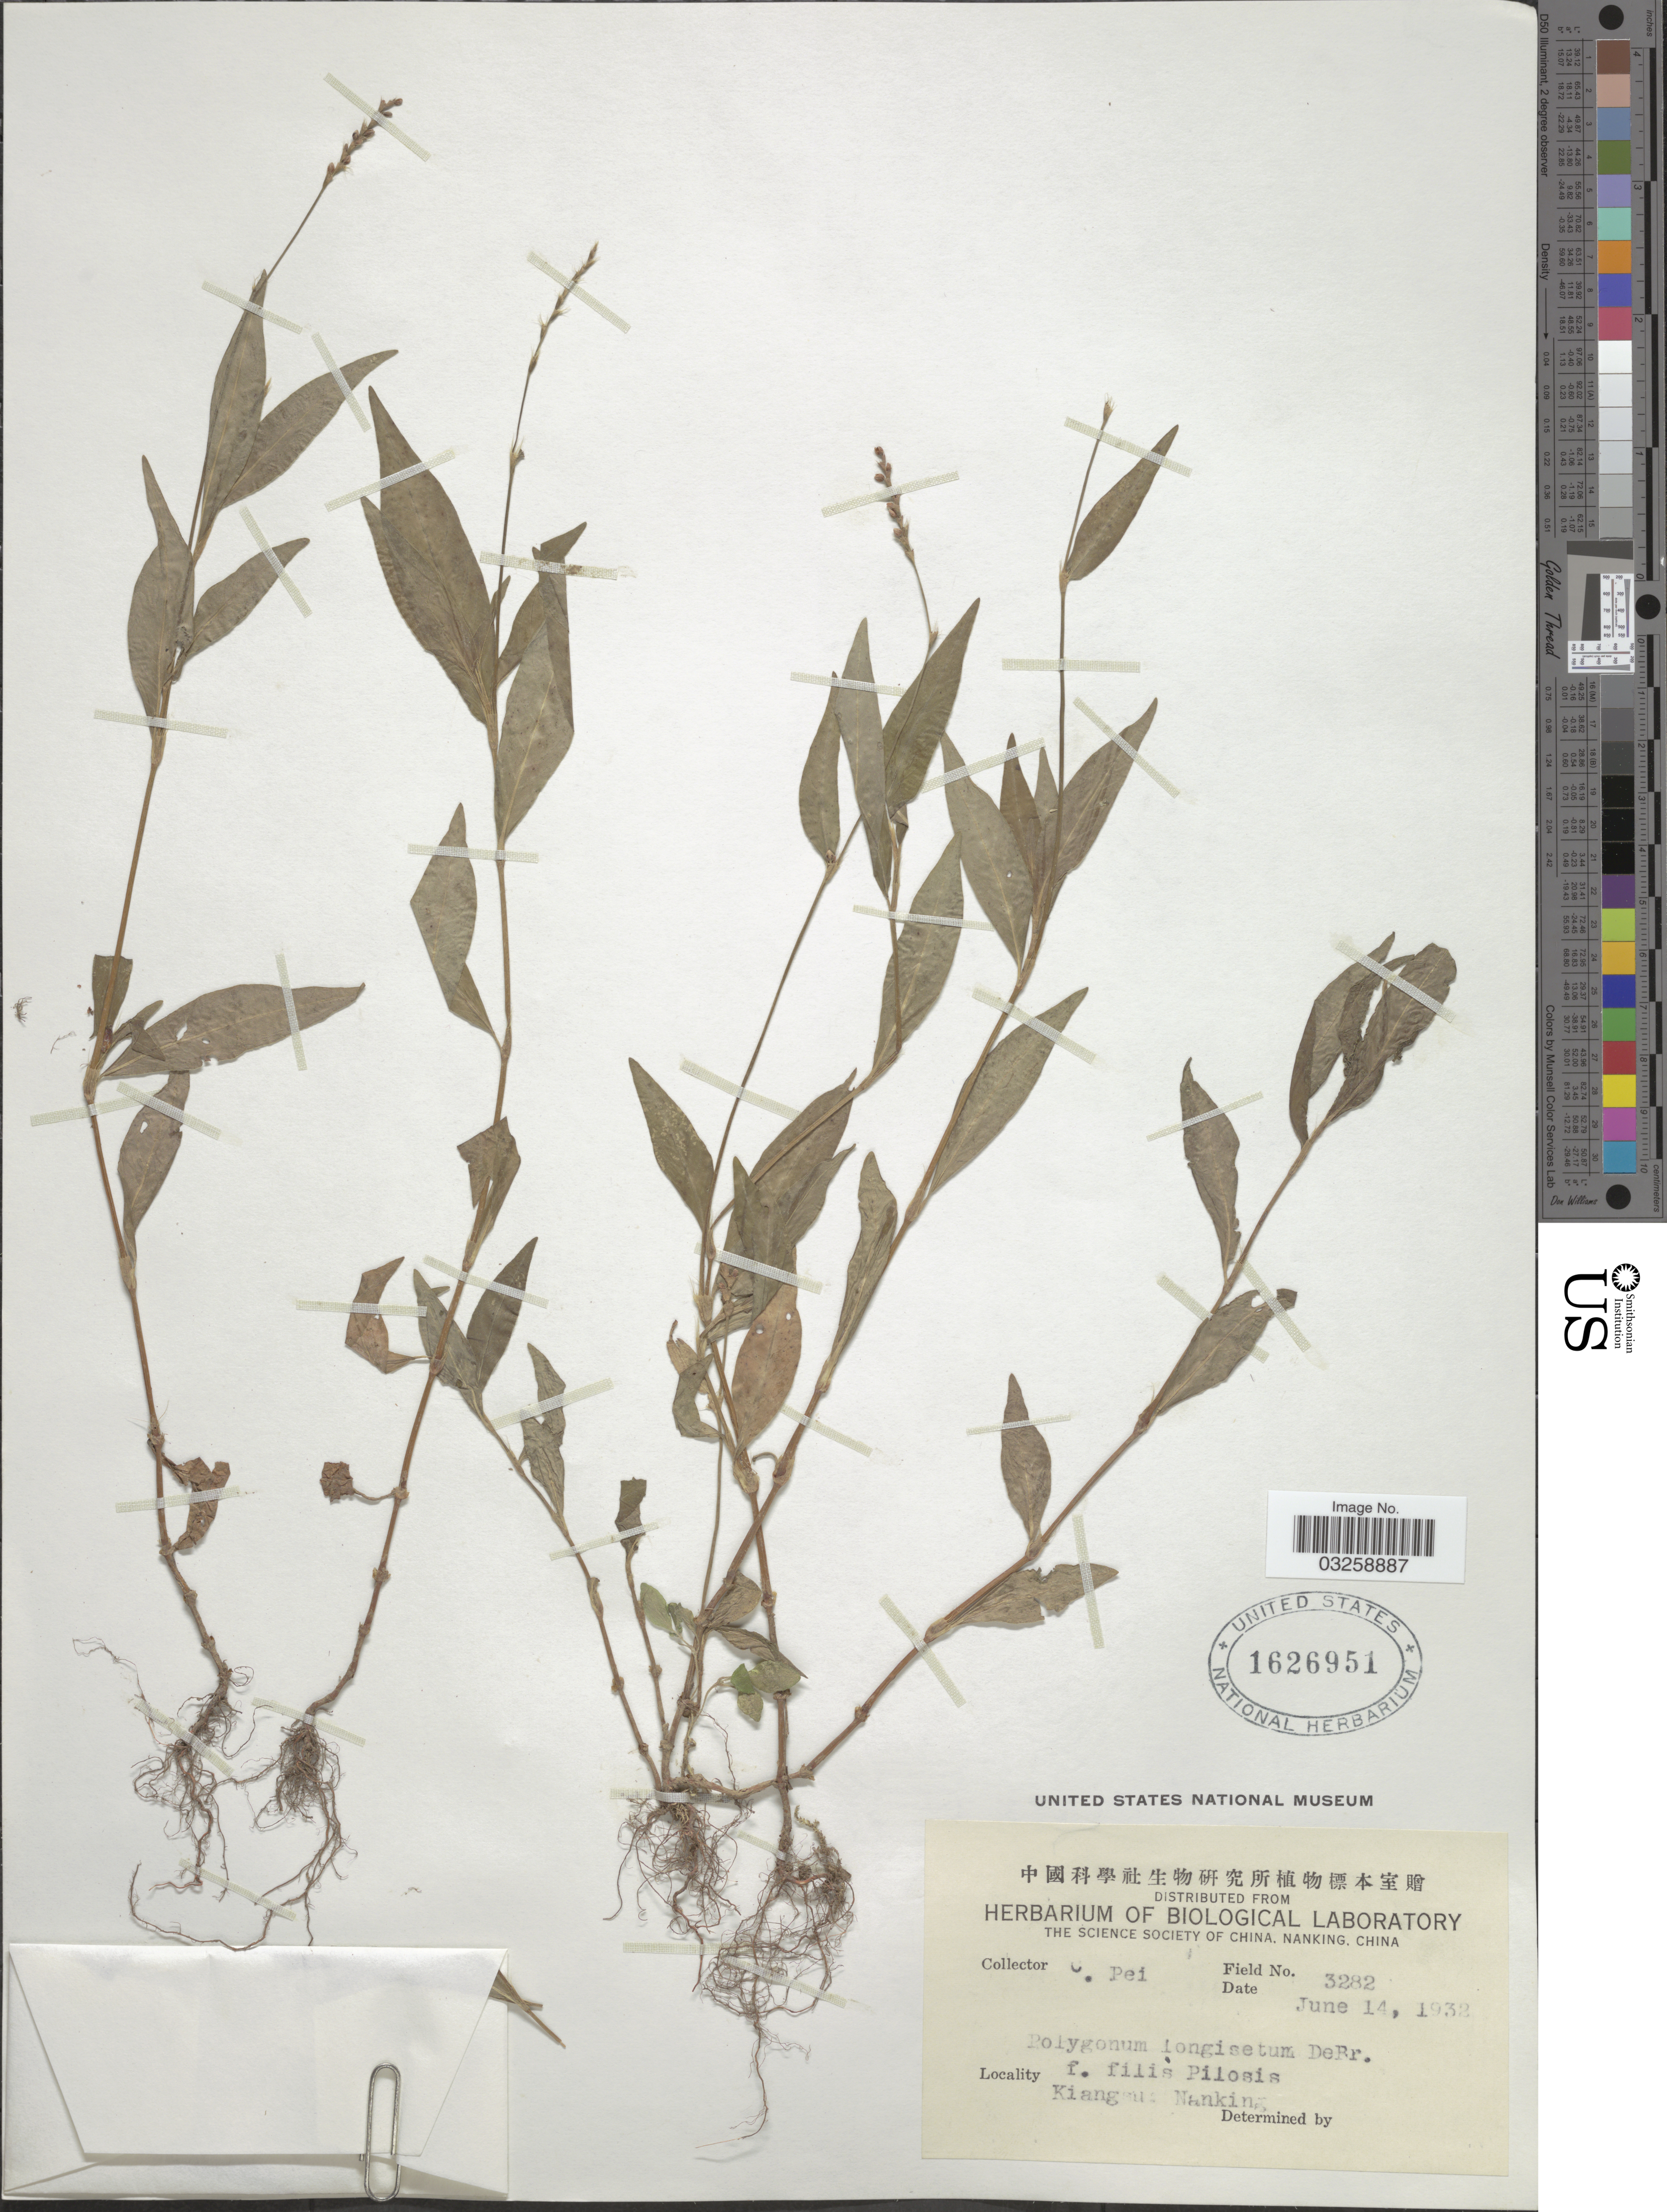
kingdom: Plantae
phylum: Tracheophyta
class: Magnoliopsida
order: Caryophyllales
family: Polygonaceae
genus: Polygonum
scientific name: Polygonum longisetum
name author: Bruijn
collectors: C. P'ei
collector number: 3282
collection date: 1932-06-14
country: China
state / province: Jiangsu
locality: Kiangsu: Nanking.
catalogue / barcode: US 1626951